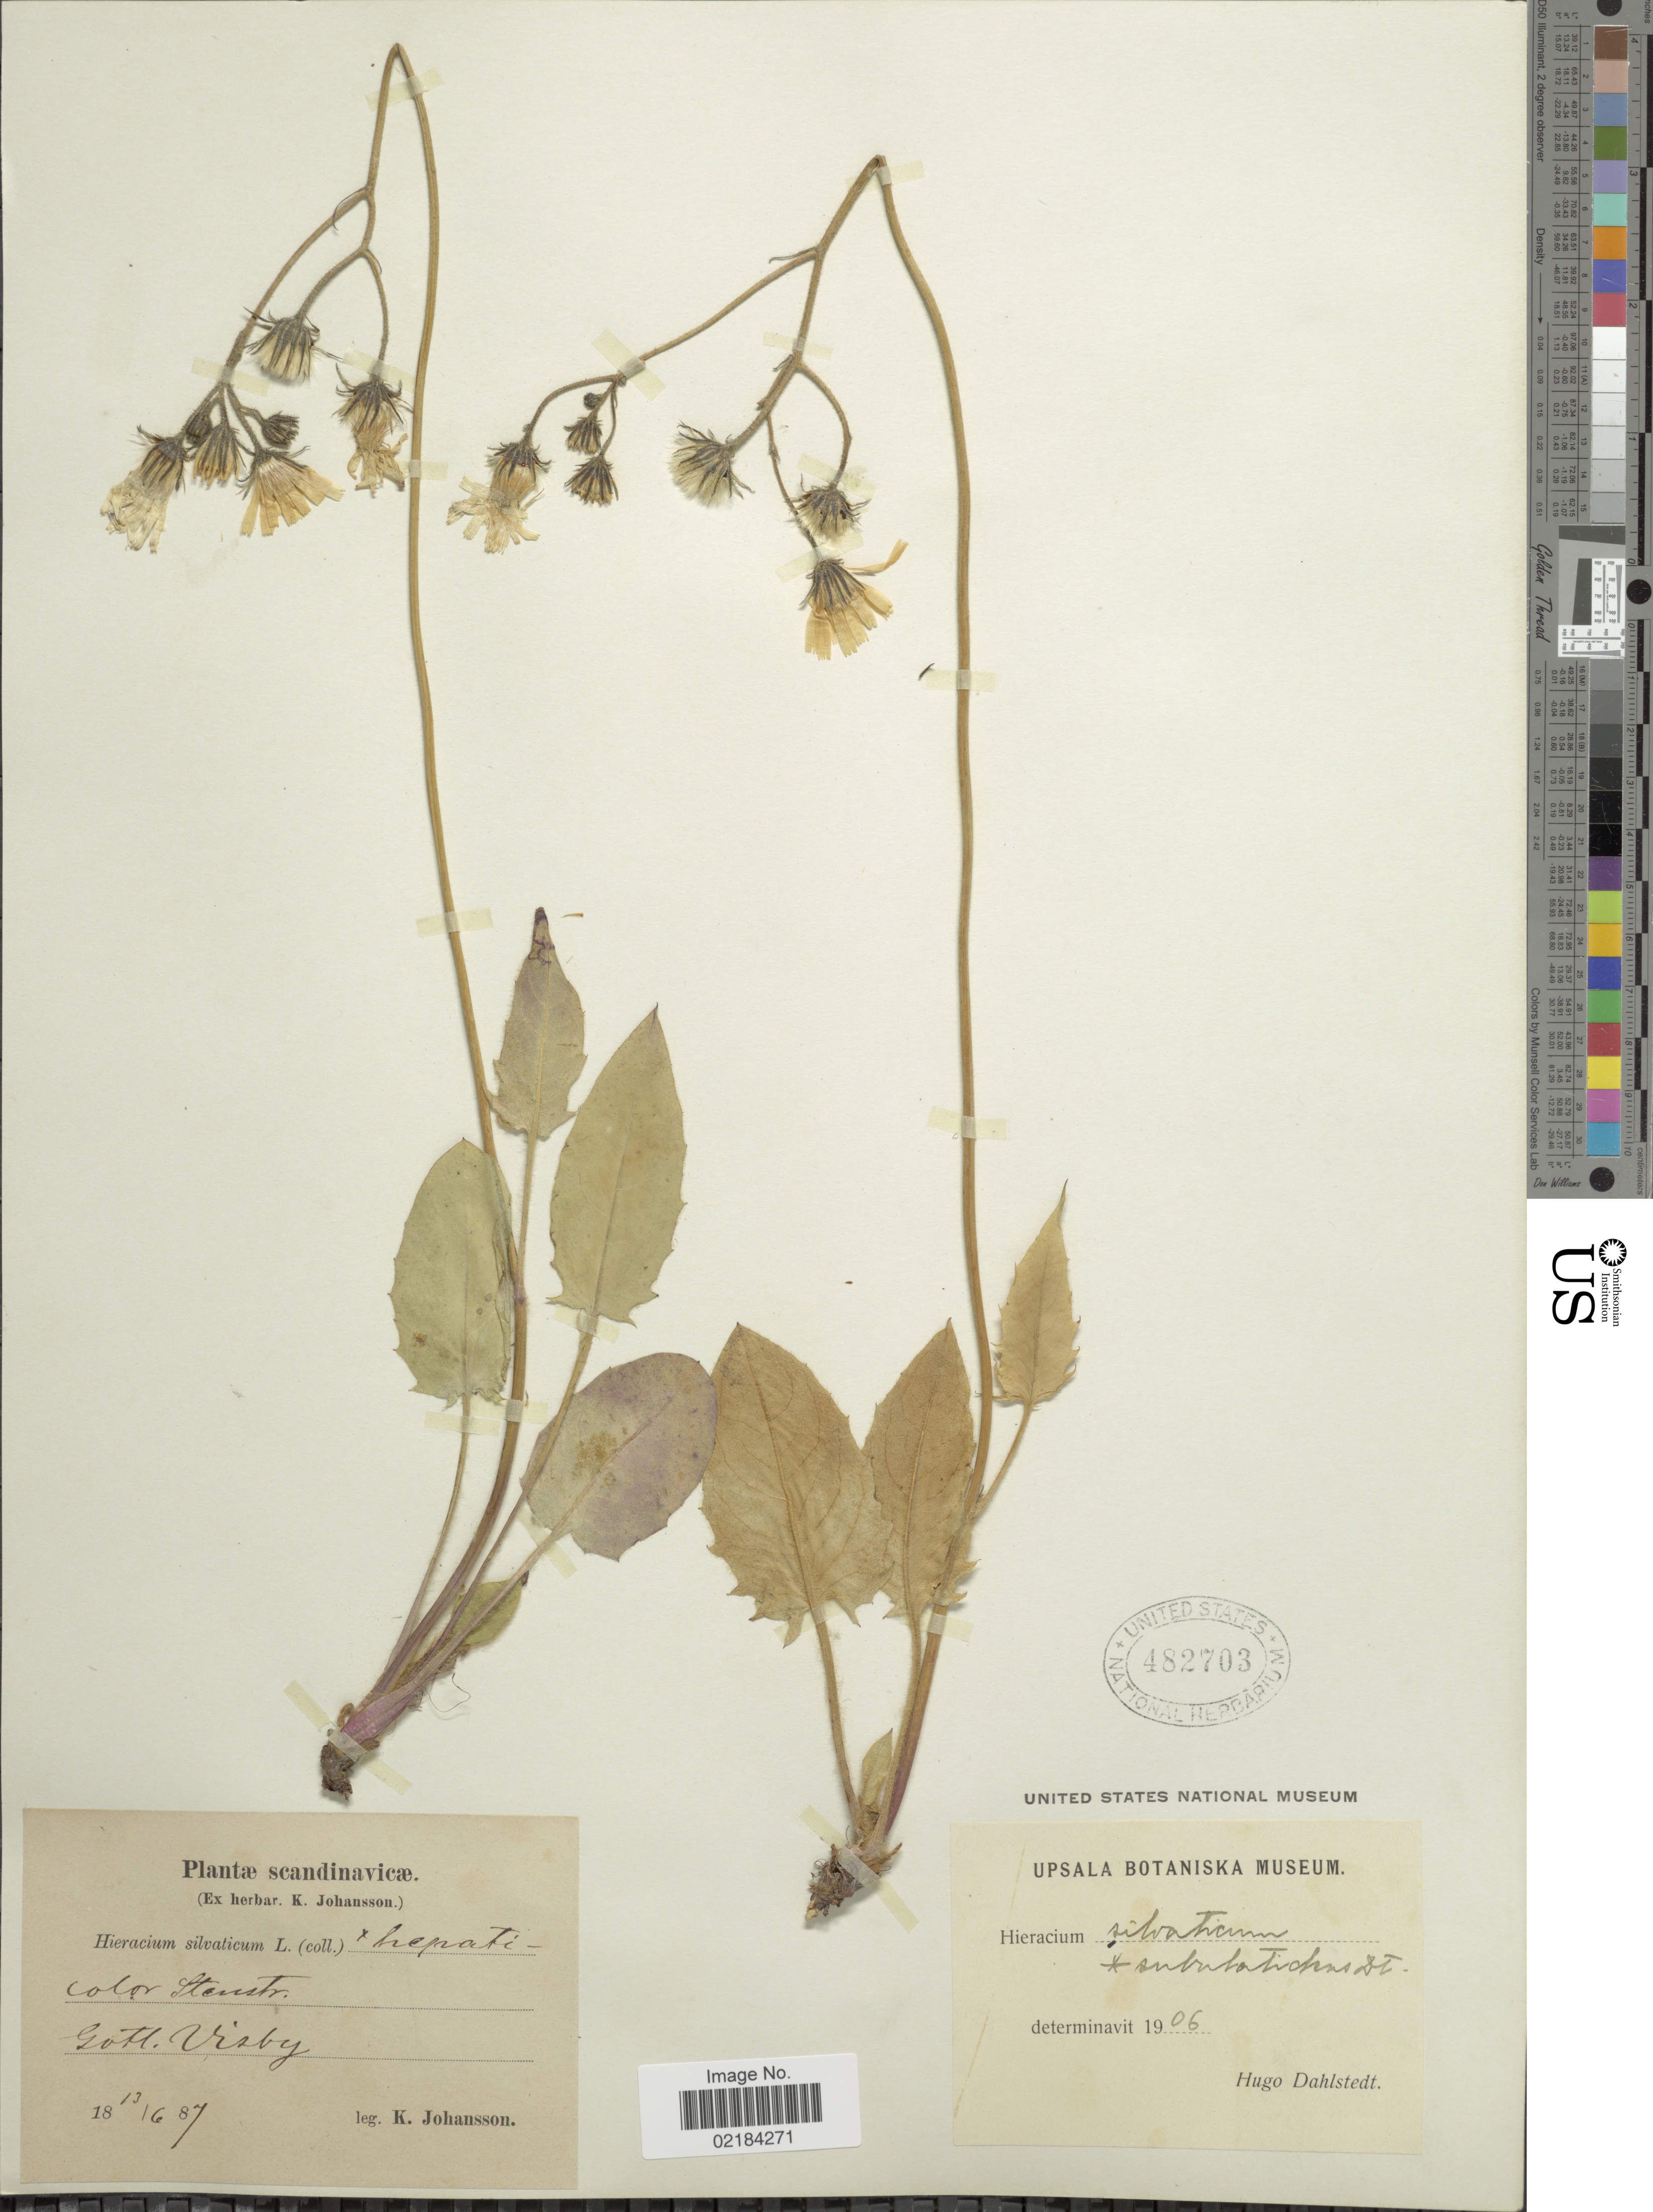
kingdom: Plantae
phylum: Tracheophyta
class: Magnoliopsida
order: Asterales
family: Asteraceae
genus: Hieracium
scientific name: Hieracium sylvaticum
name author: (L.) Gouan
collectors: K. Johansson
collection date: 1887-06-13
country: Sweden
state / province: Gotland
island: Gotland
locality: Scandinavicae. Gotl. Visby.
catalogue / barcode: US 482703